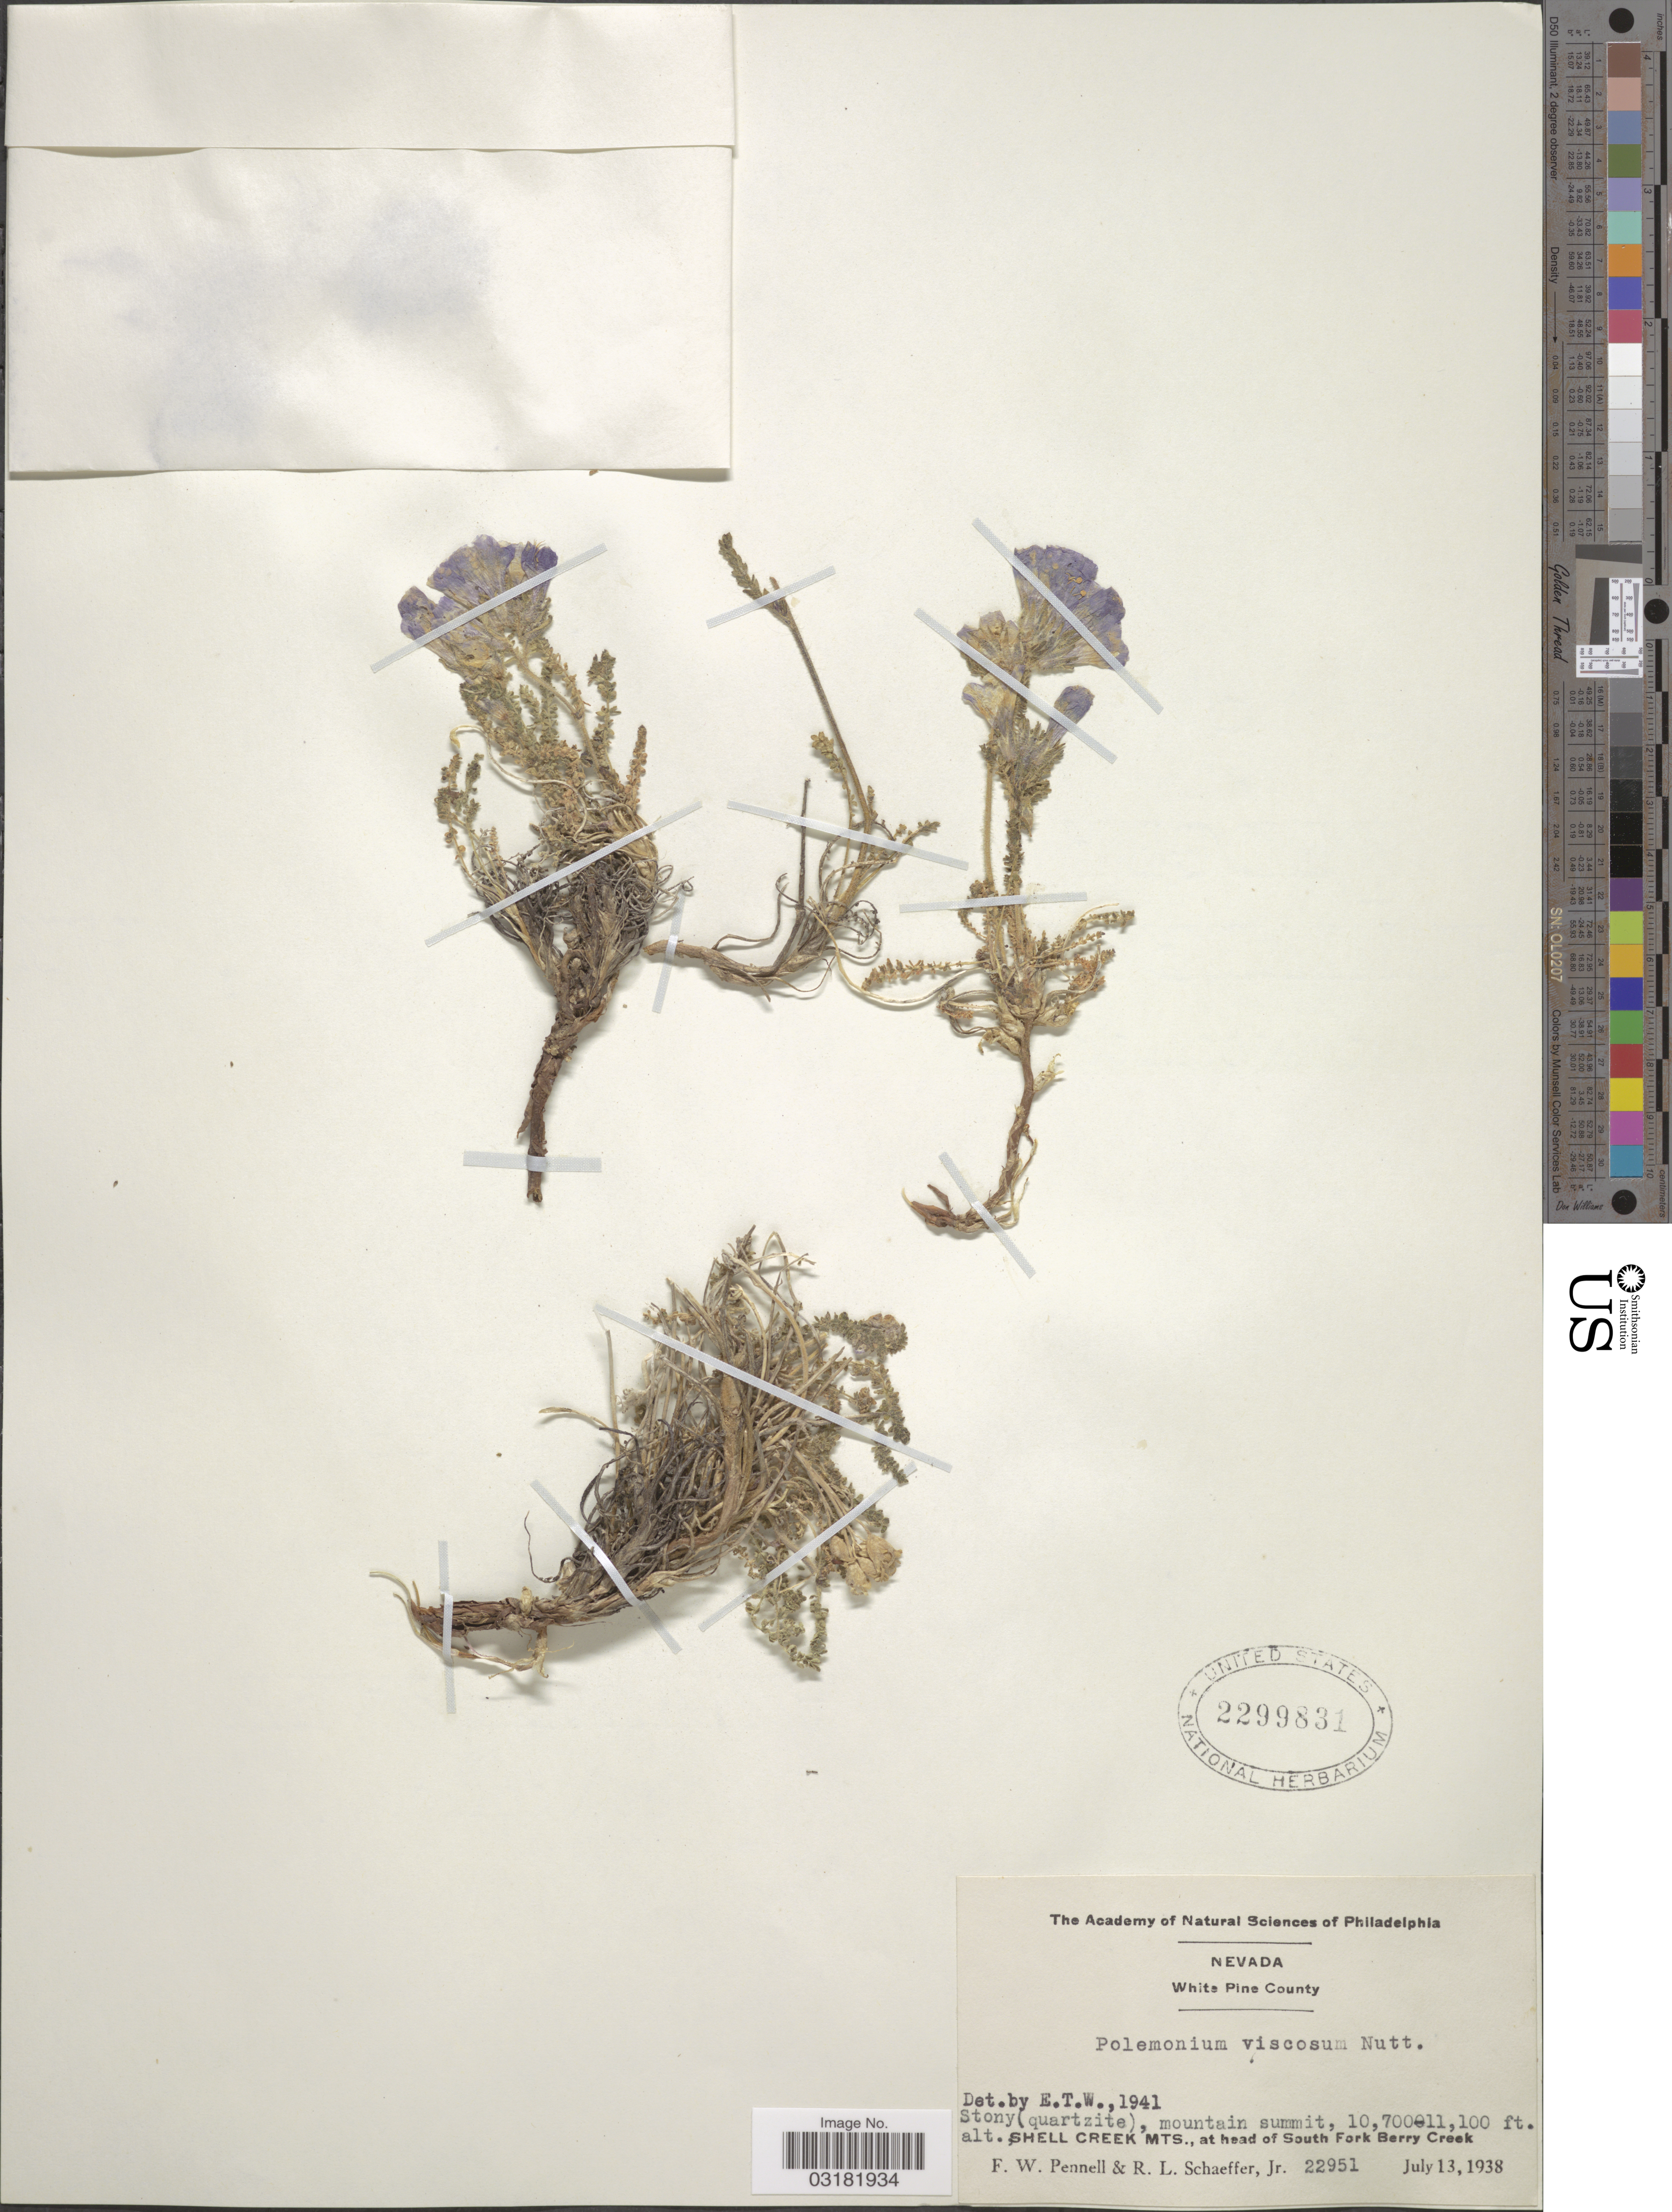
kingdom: Plantae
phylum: Tracheophyta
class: Magnoliopsida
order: Ericales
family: Polemoniaceae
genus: Polemonium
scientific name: Polemonium viscosum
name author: Nutt.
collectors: F. W. Pennell & R. L. Schaeffer Jr.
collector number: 22951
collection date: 1938-07-13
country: United States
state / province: Nevada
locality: White Pine County, Stony (quartzite), mountain summit, Shell Creek Mts., at head of South Fork Berry Creek.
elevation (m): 3261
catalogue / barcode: US 2299831